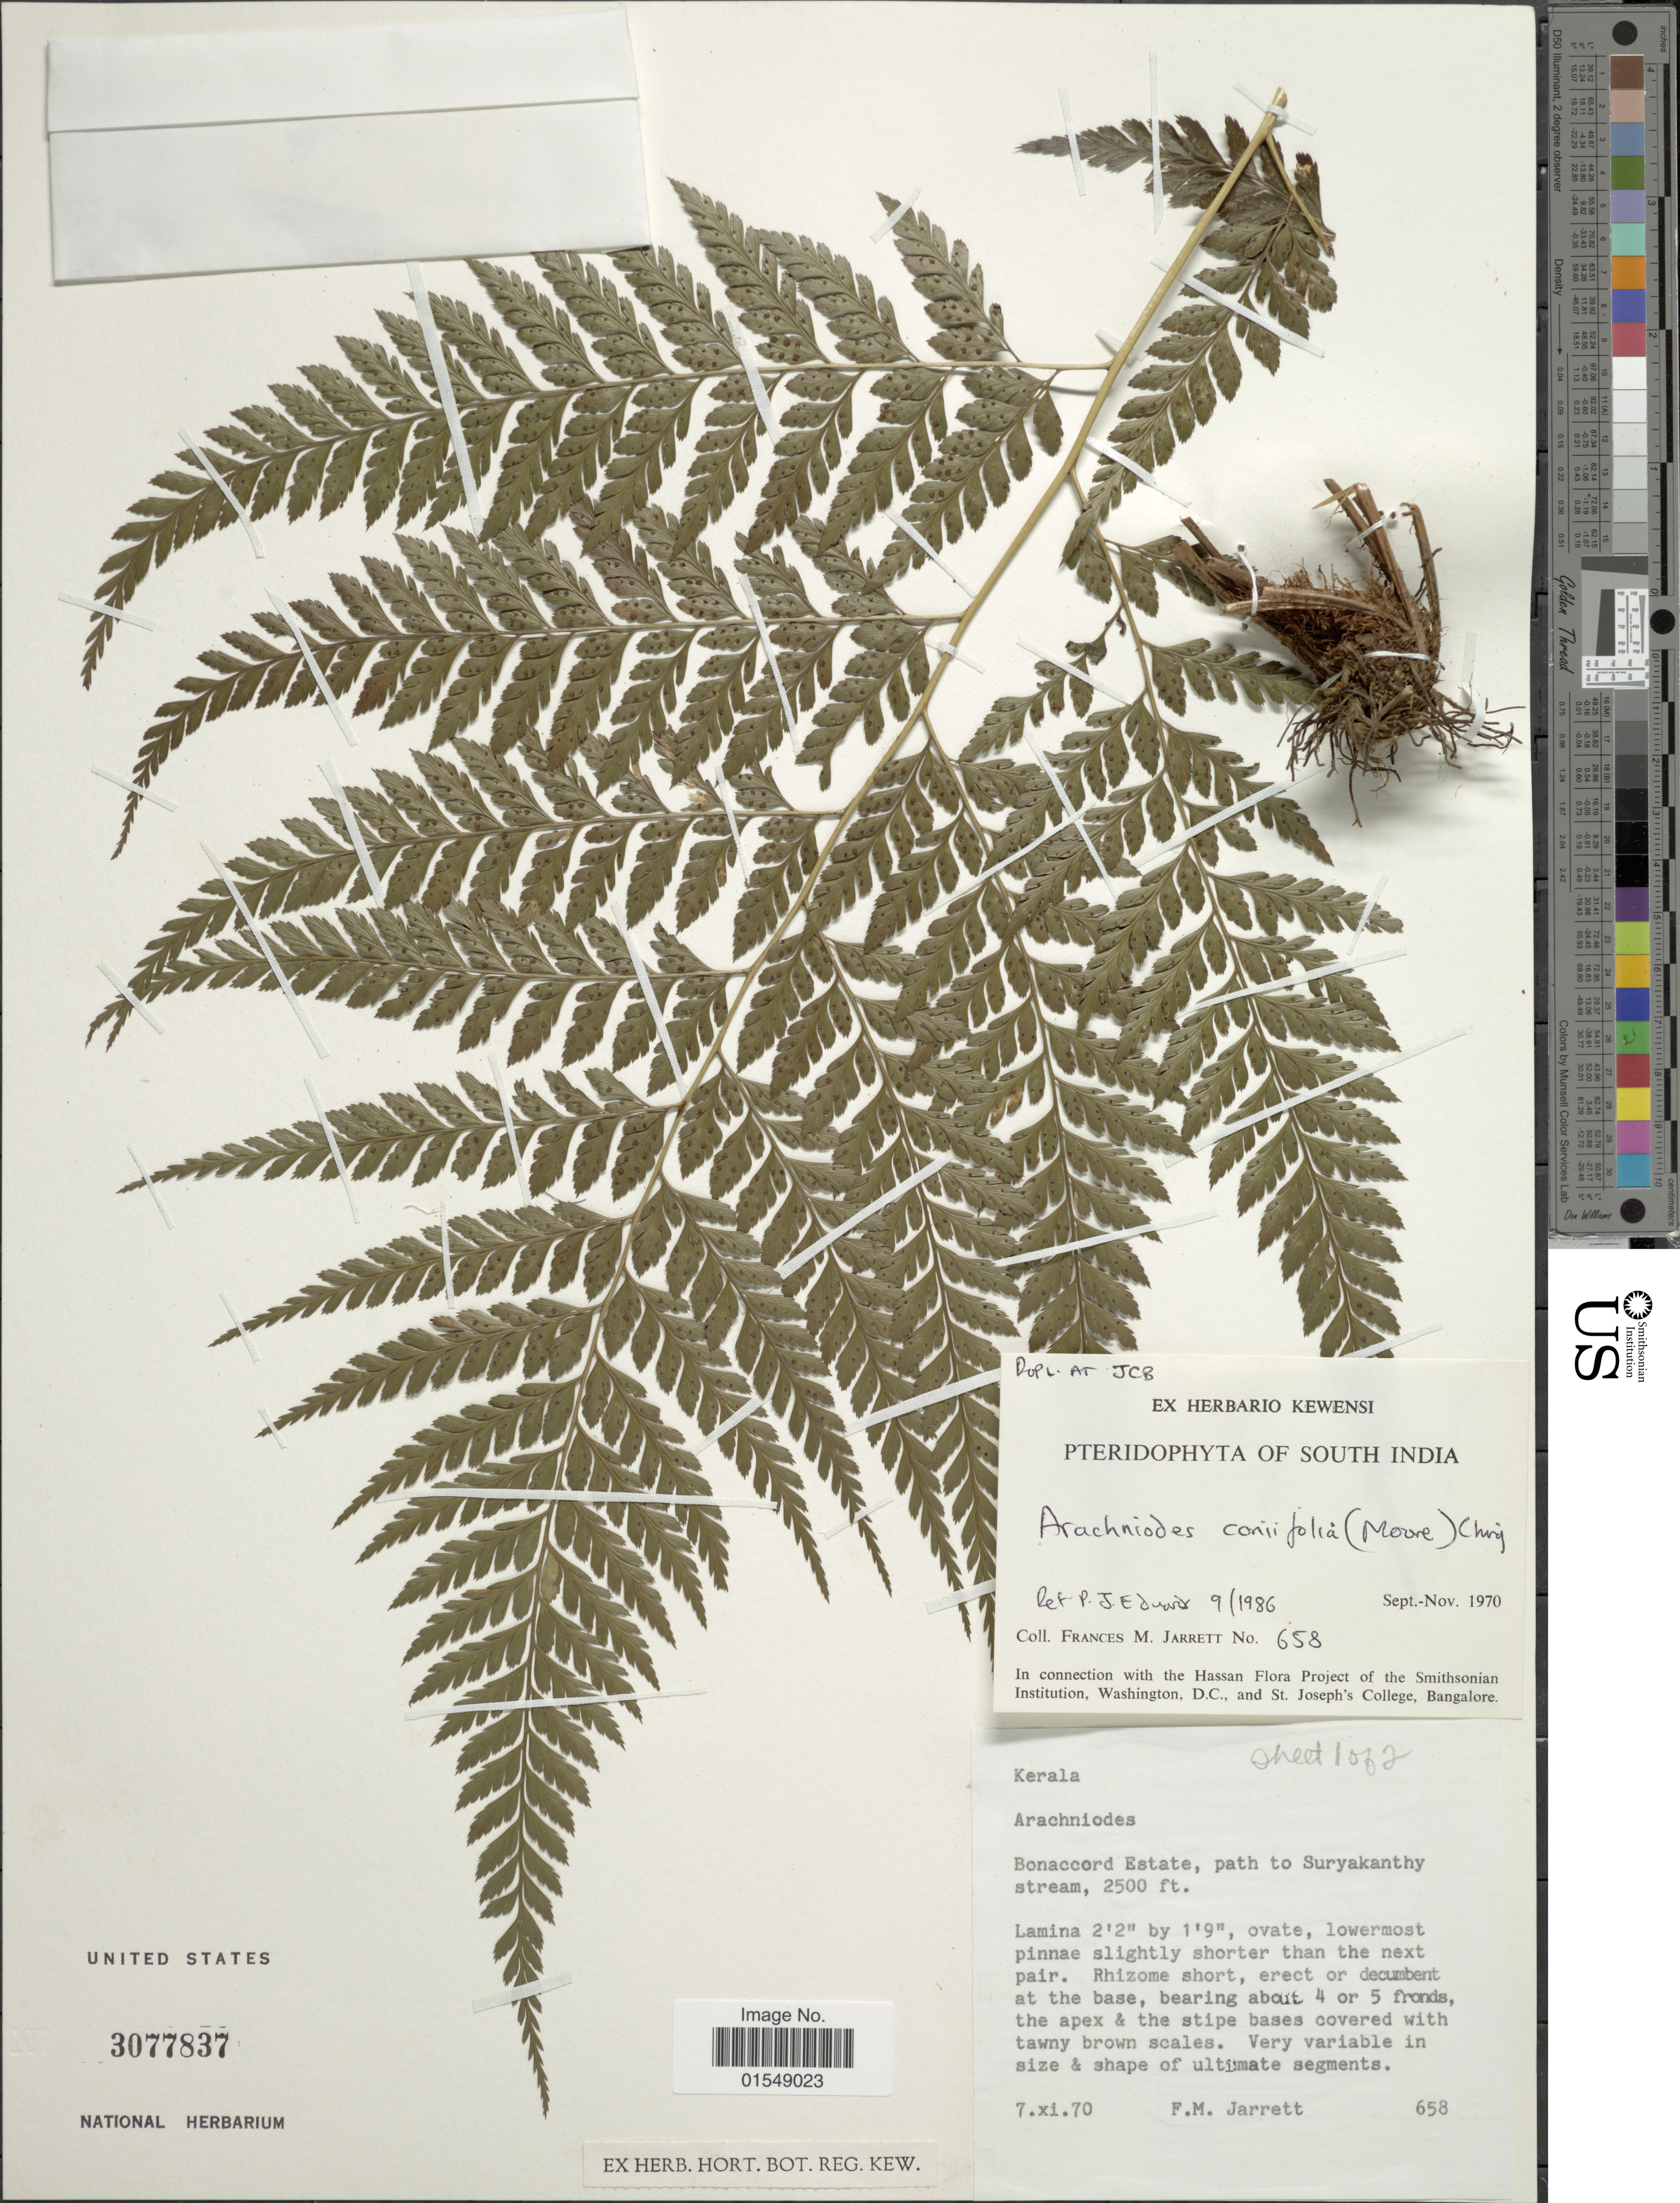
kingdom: Plantae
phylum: Tracheophyta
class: Polypodiopsida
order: Polypodiales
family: Dryopteridaceae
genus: Arachniodes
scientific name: Arachniodes coniifolia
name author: (T. Moore) Ching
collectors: F. M. Jarrett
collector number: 658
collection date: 1970-11-07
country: India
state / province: Kerala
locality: South India, Bonaccord Estate, path to Suryakanthy stream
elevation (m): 762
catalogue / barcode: US 3077837